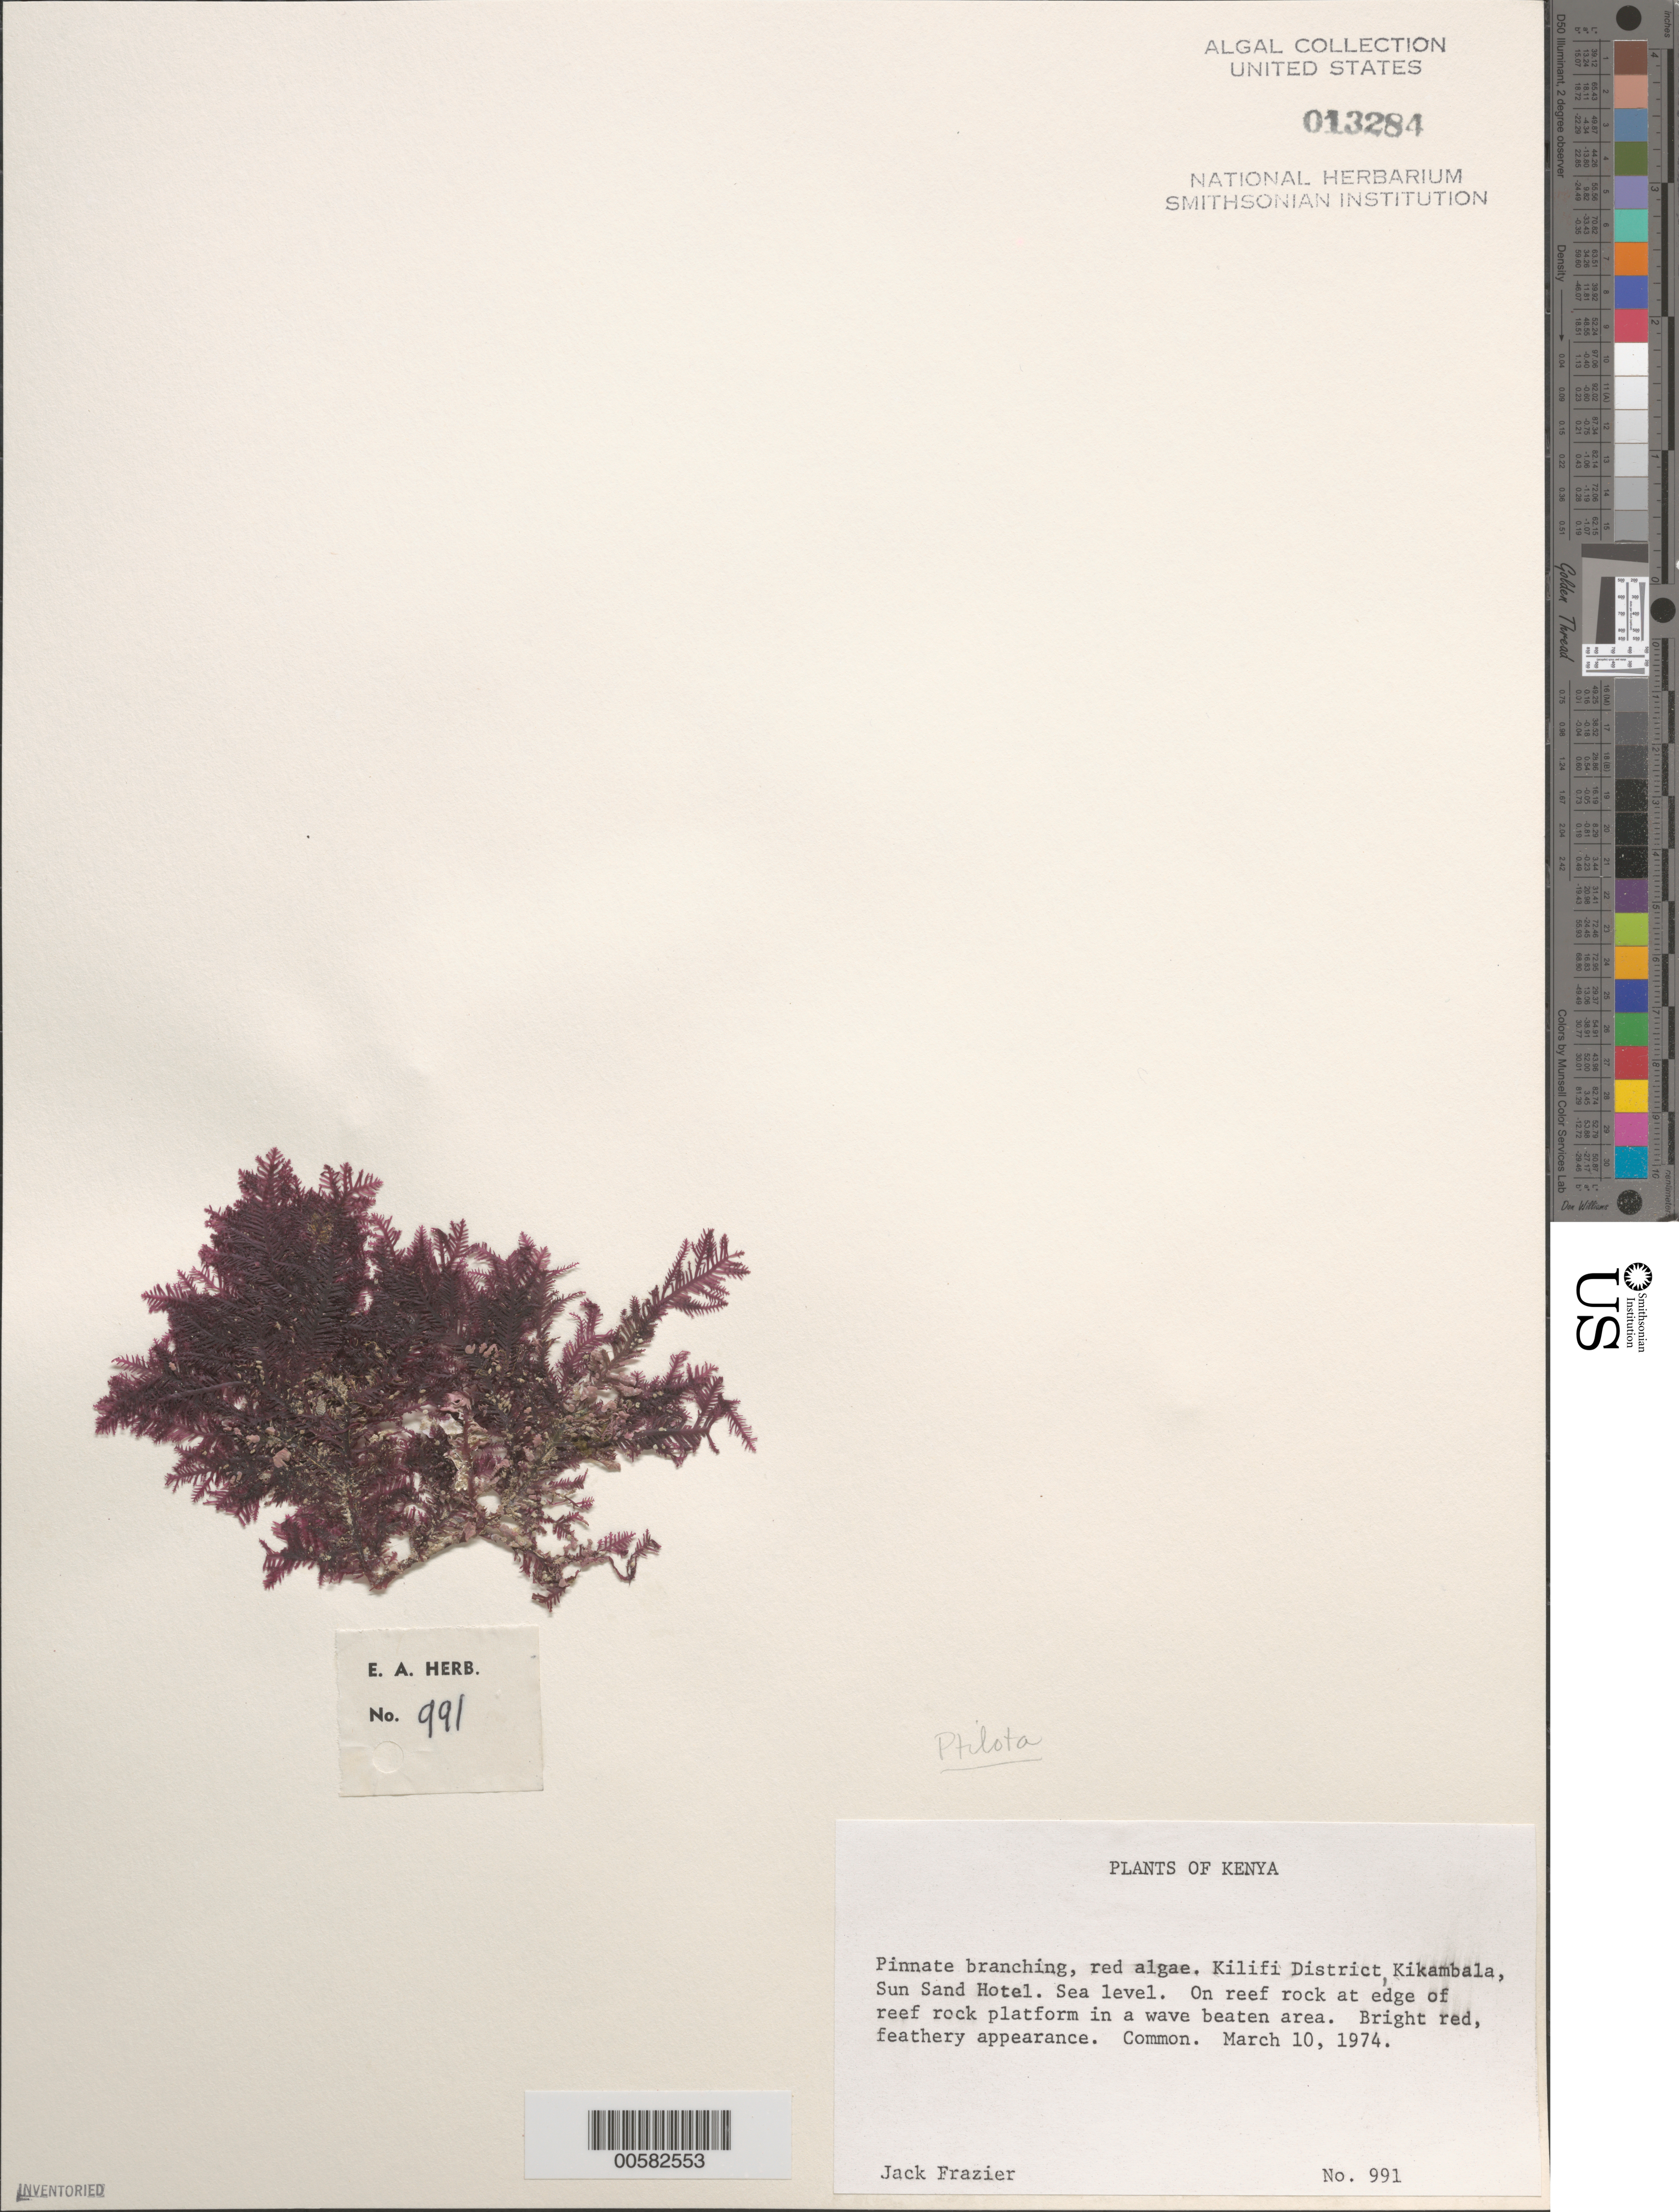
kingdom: Plantae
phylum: Rhodophyta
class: Florideophyceae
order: Ceramiales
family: Wrangeliaceae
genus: Ptilota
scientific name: Ptilota sp.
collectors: J. Frazier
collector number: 991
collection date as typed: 10 Mar 1974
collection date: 1974-03-10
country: Kenya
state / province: Kilifi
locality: Kikambala Sun Sand Hotel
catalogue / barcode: US 13284